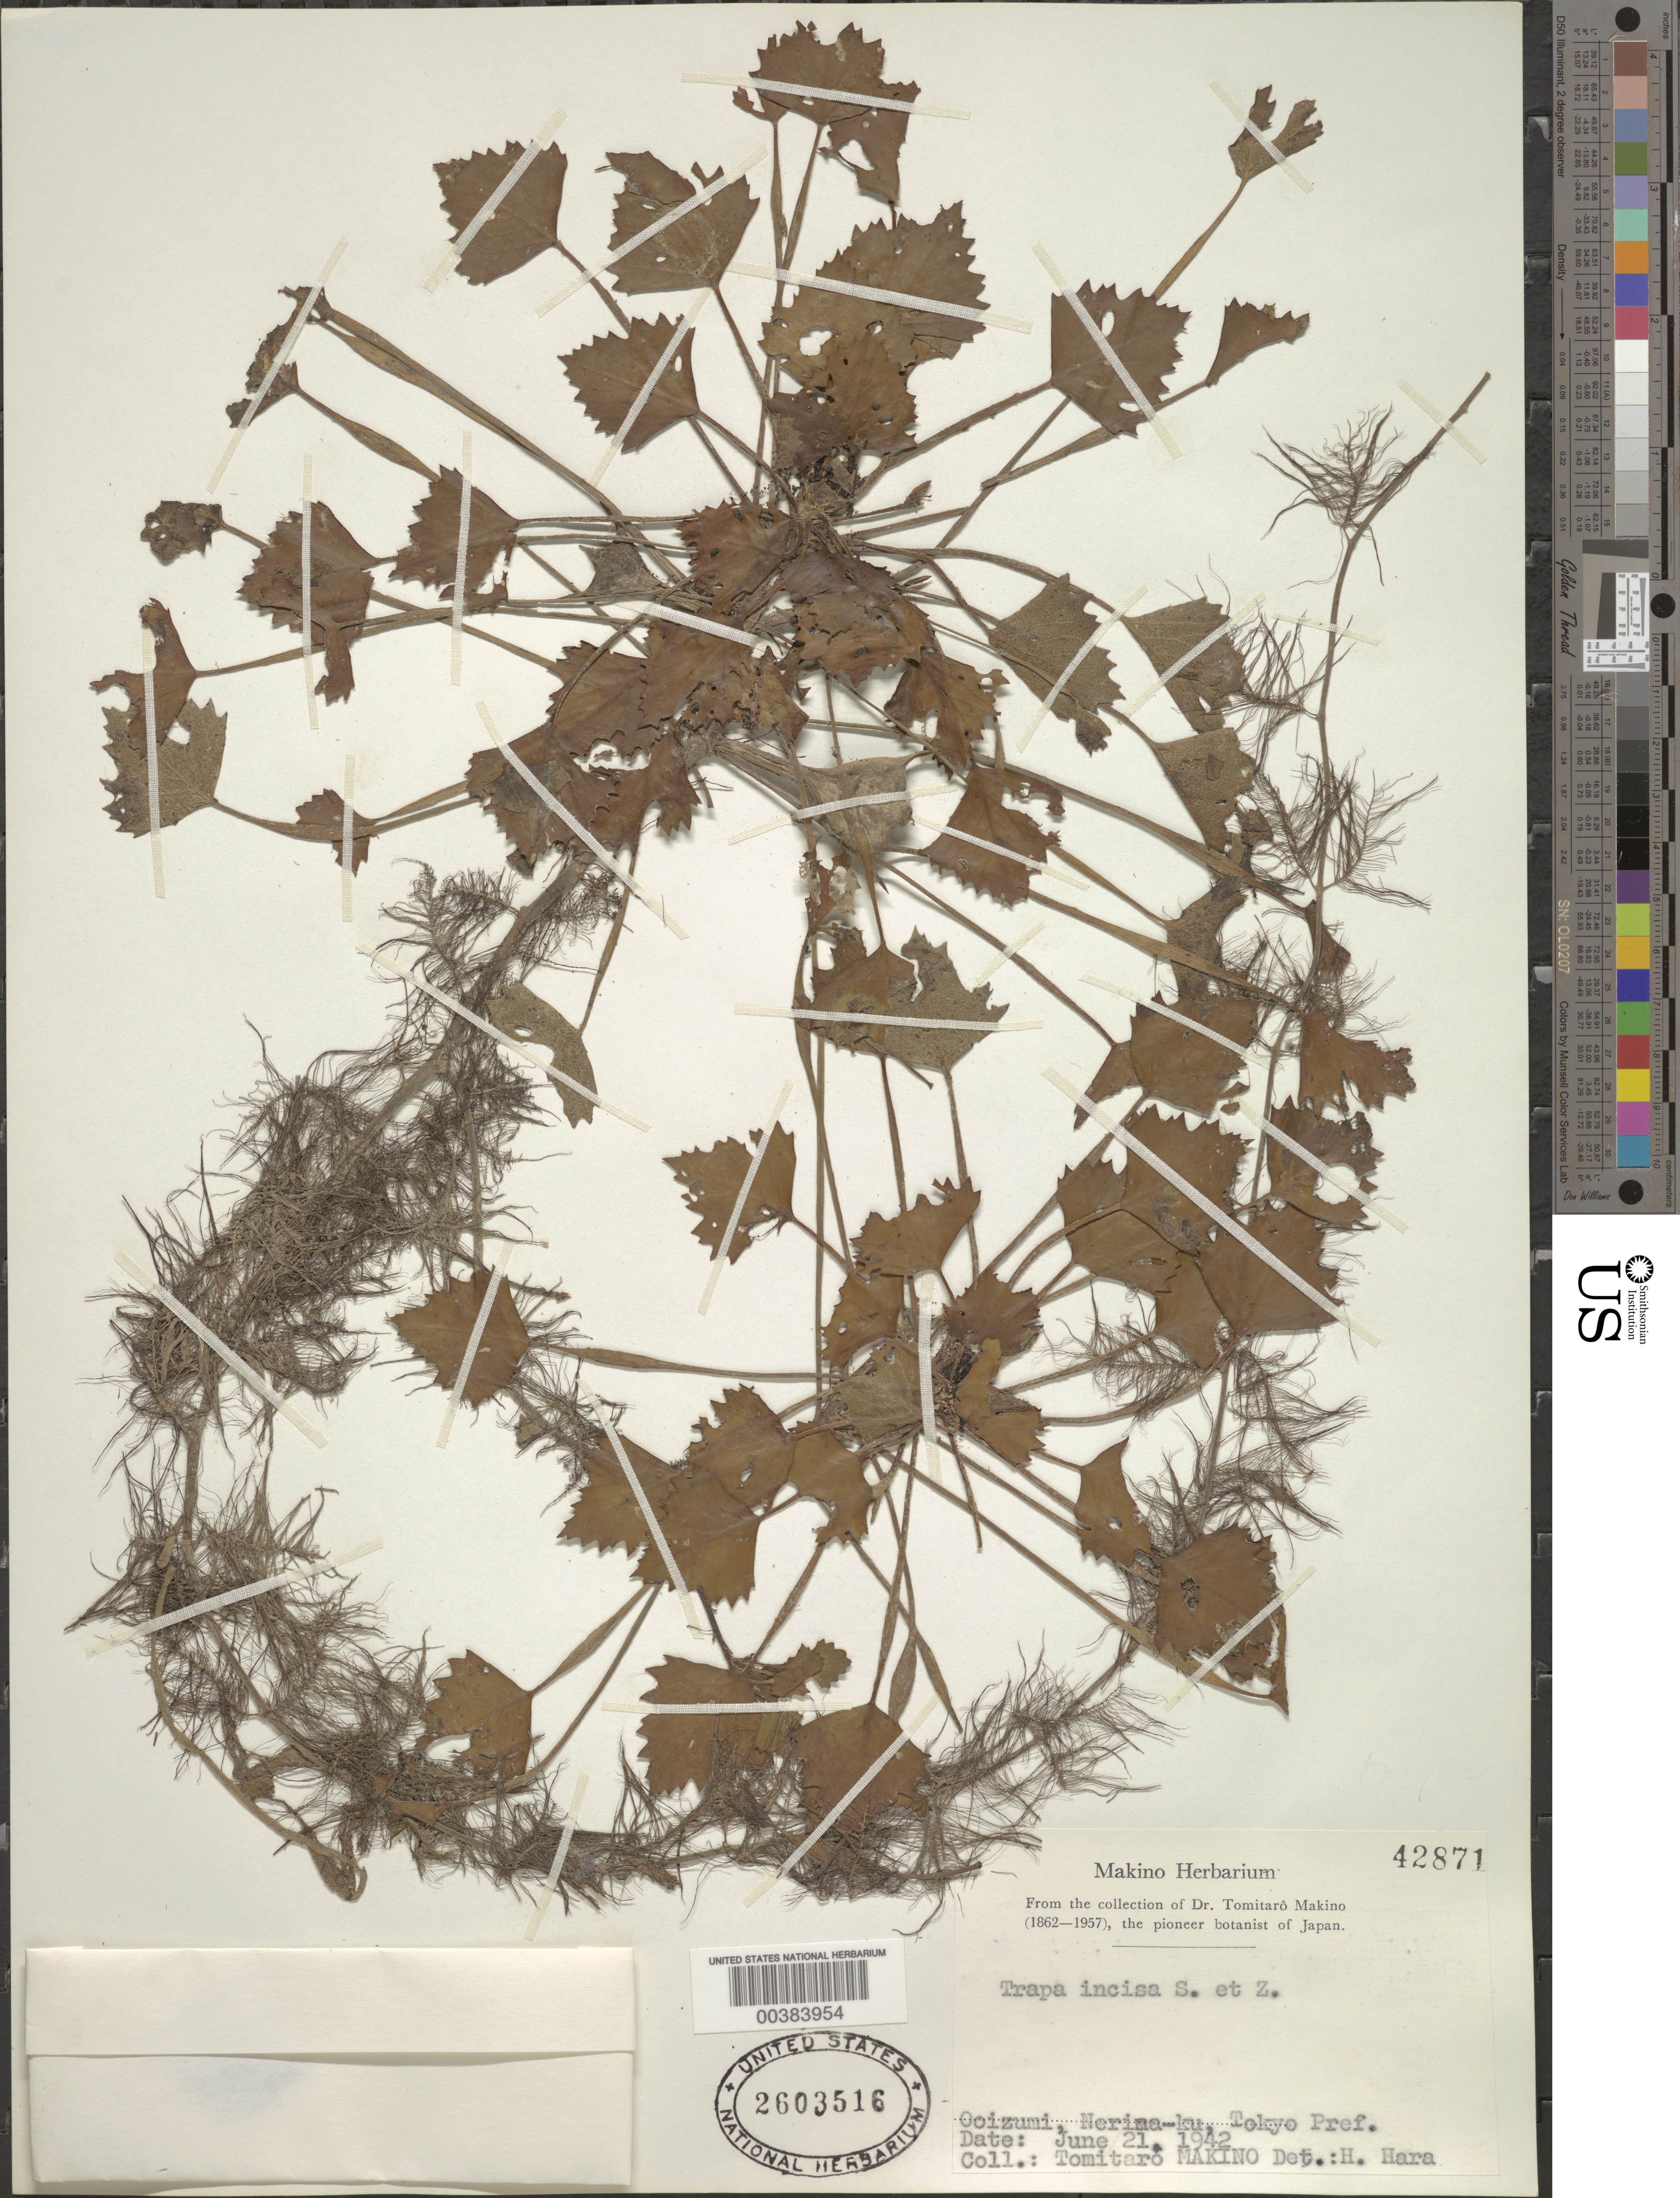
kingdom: Plantae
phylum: Tracheophyta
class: Magnoliopsida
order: Myrtales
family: Lythraceae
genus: Trapa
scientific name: Trapa incisa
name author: Siebold & Zucc.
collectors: T. Makino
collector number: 42871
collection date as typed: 21 Jun 1942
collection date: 1942-06-21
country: Japan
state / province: Tokyo, Federal City of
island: Honshu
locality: Ooizumi, nerima-ku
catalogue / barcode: US 2603516